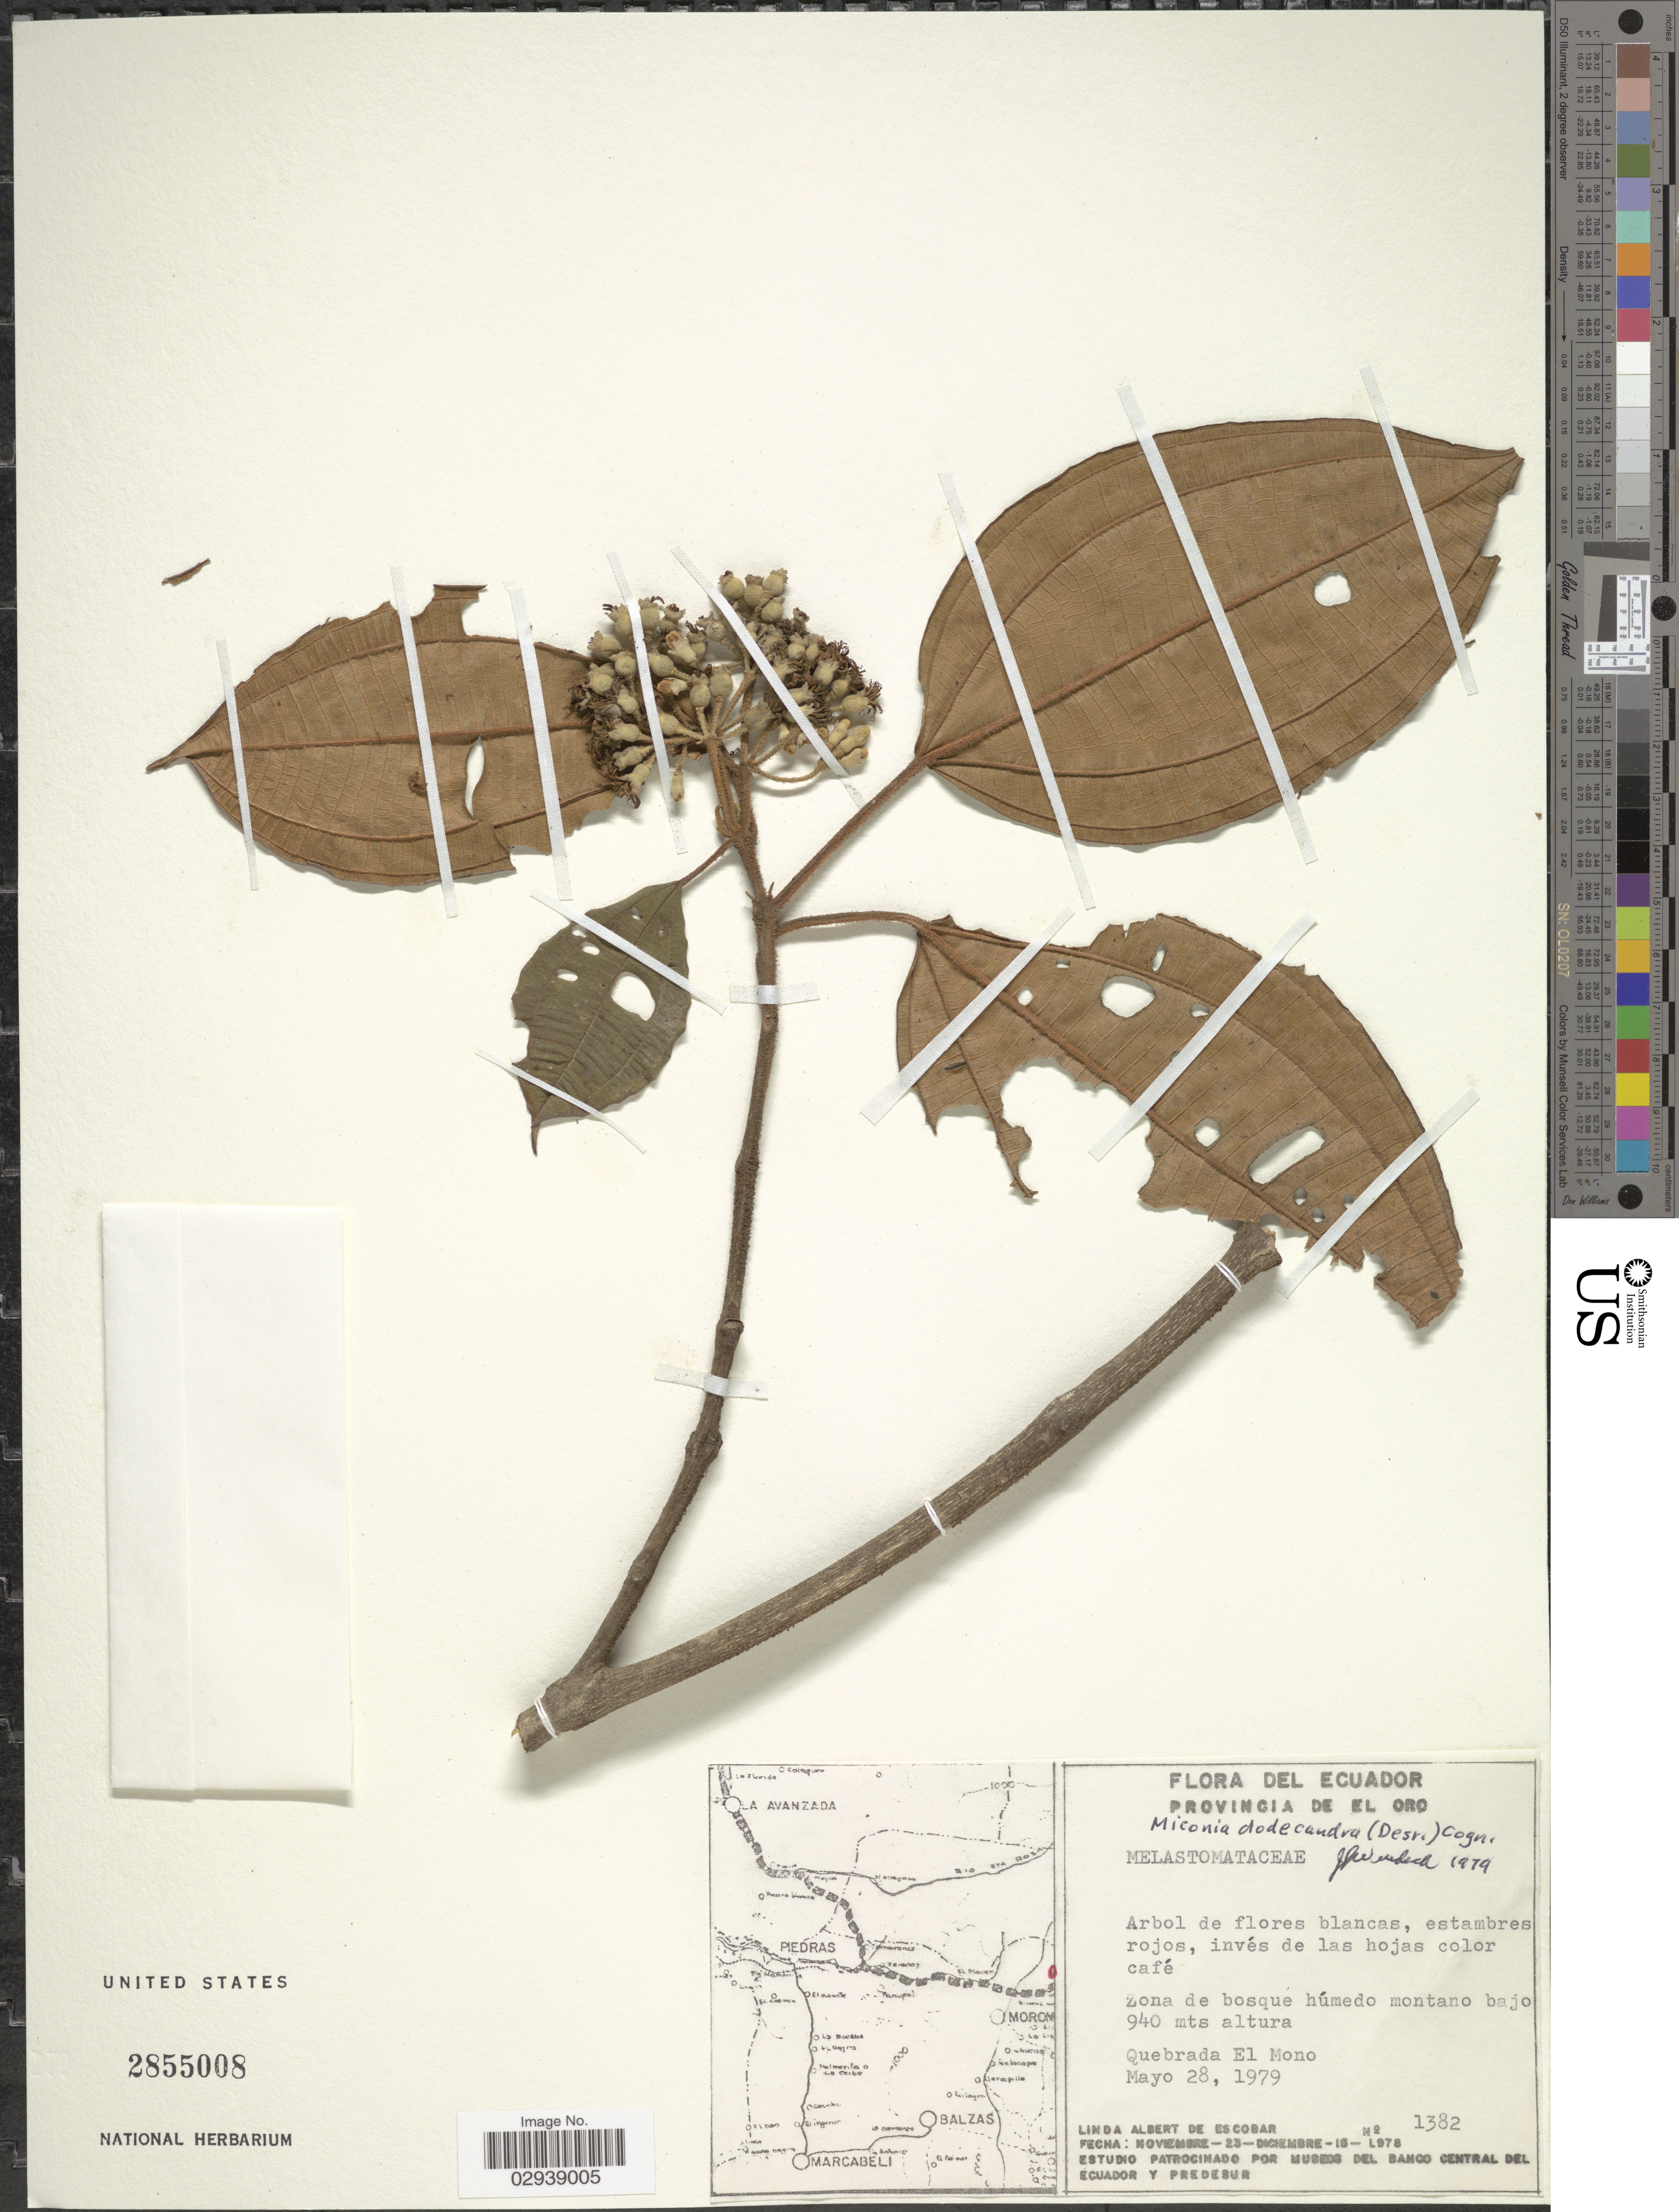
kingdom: Plantae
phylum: Tracheophyta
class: Magnoliopsida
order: Myrtales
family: Melastomataceae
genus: Miconia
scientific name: Miconia dodecandra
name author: Cogn.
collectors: L. K. de Escobar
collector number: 1382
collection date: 1979-05-28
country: Ecuador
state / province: El Oro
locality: Quebrado El Mono. Estudio Patrocinado por mueos del Banco Central del Ecuador y Predesur. [unsure placement]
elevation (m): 940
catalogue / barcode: US 2855008